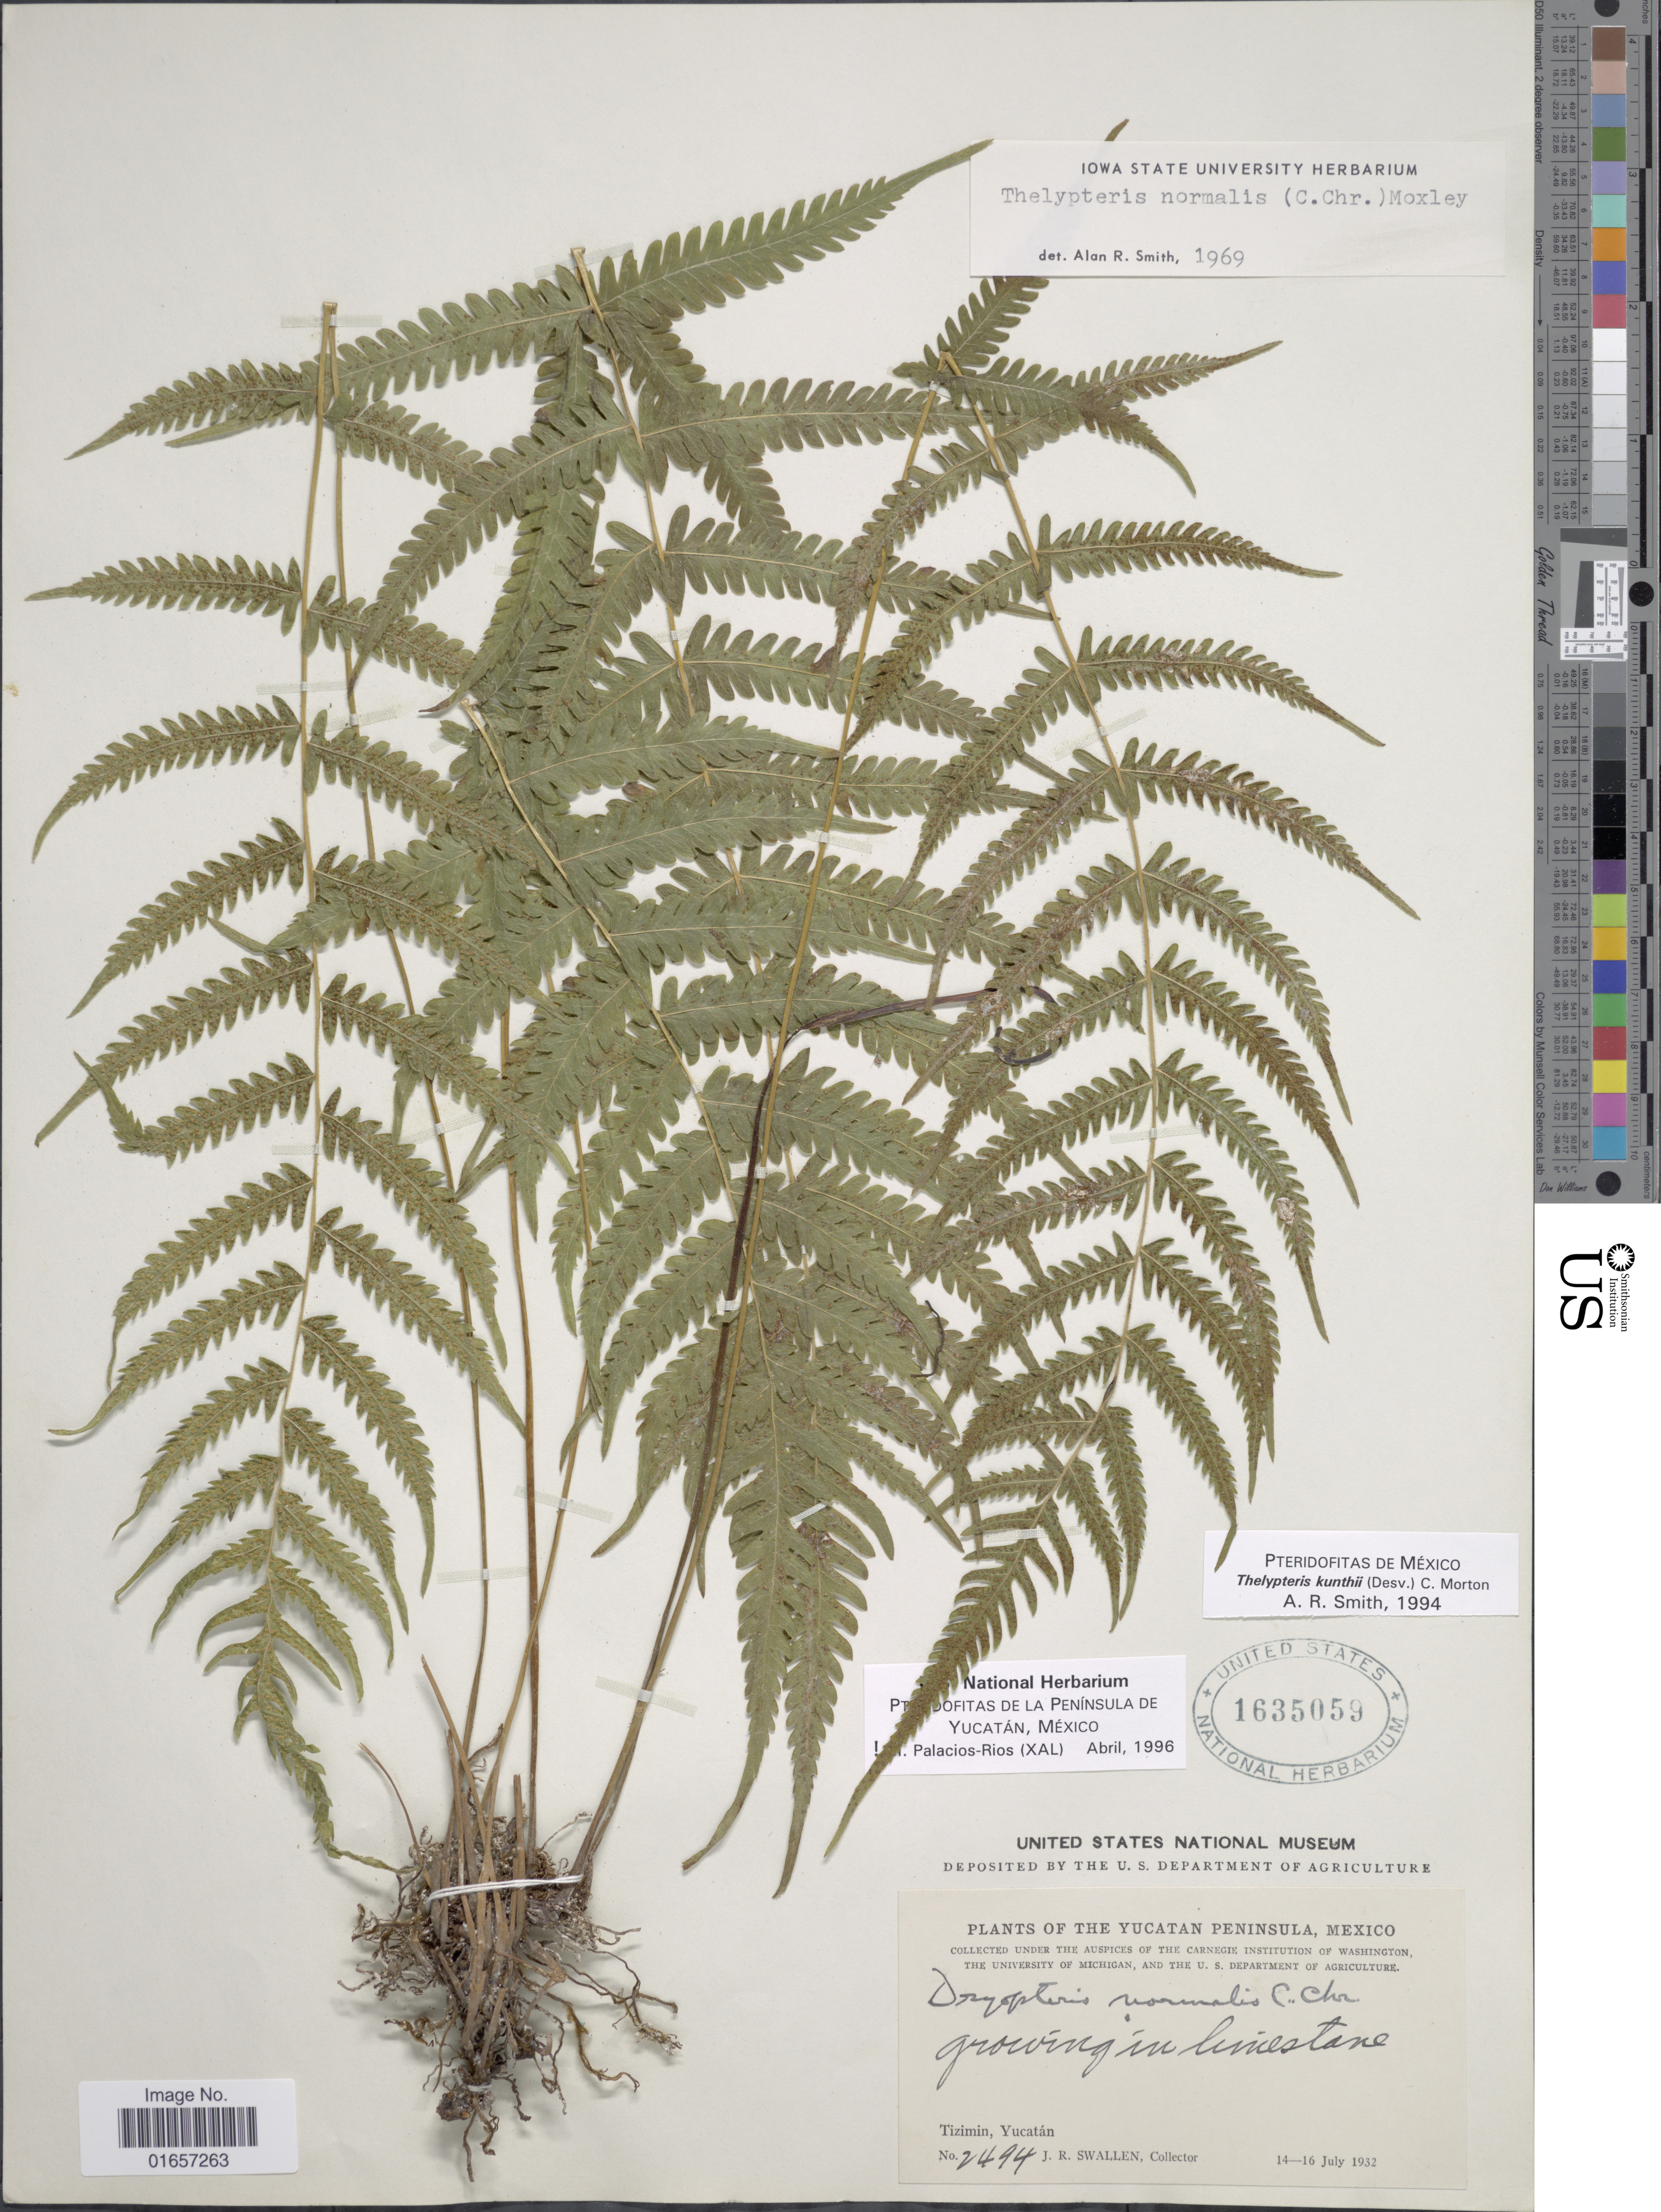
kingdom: Plantae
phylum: Tracheophyta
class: Polypodiopsida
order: Polypodiales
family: Thelypteridaceae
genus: Christella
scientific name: Christella kunthii comb. ined.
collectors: J. R. Swallen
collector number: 2494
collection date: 1932-07-14/1932-07-16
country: Mexico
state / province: Yucatán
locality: Tiziman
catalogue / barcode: US 1635059